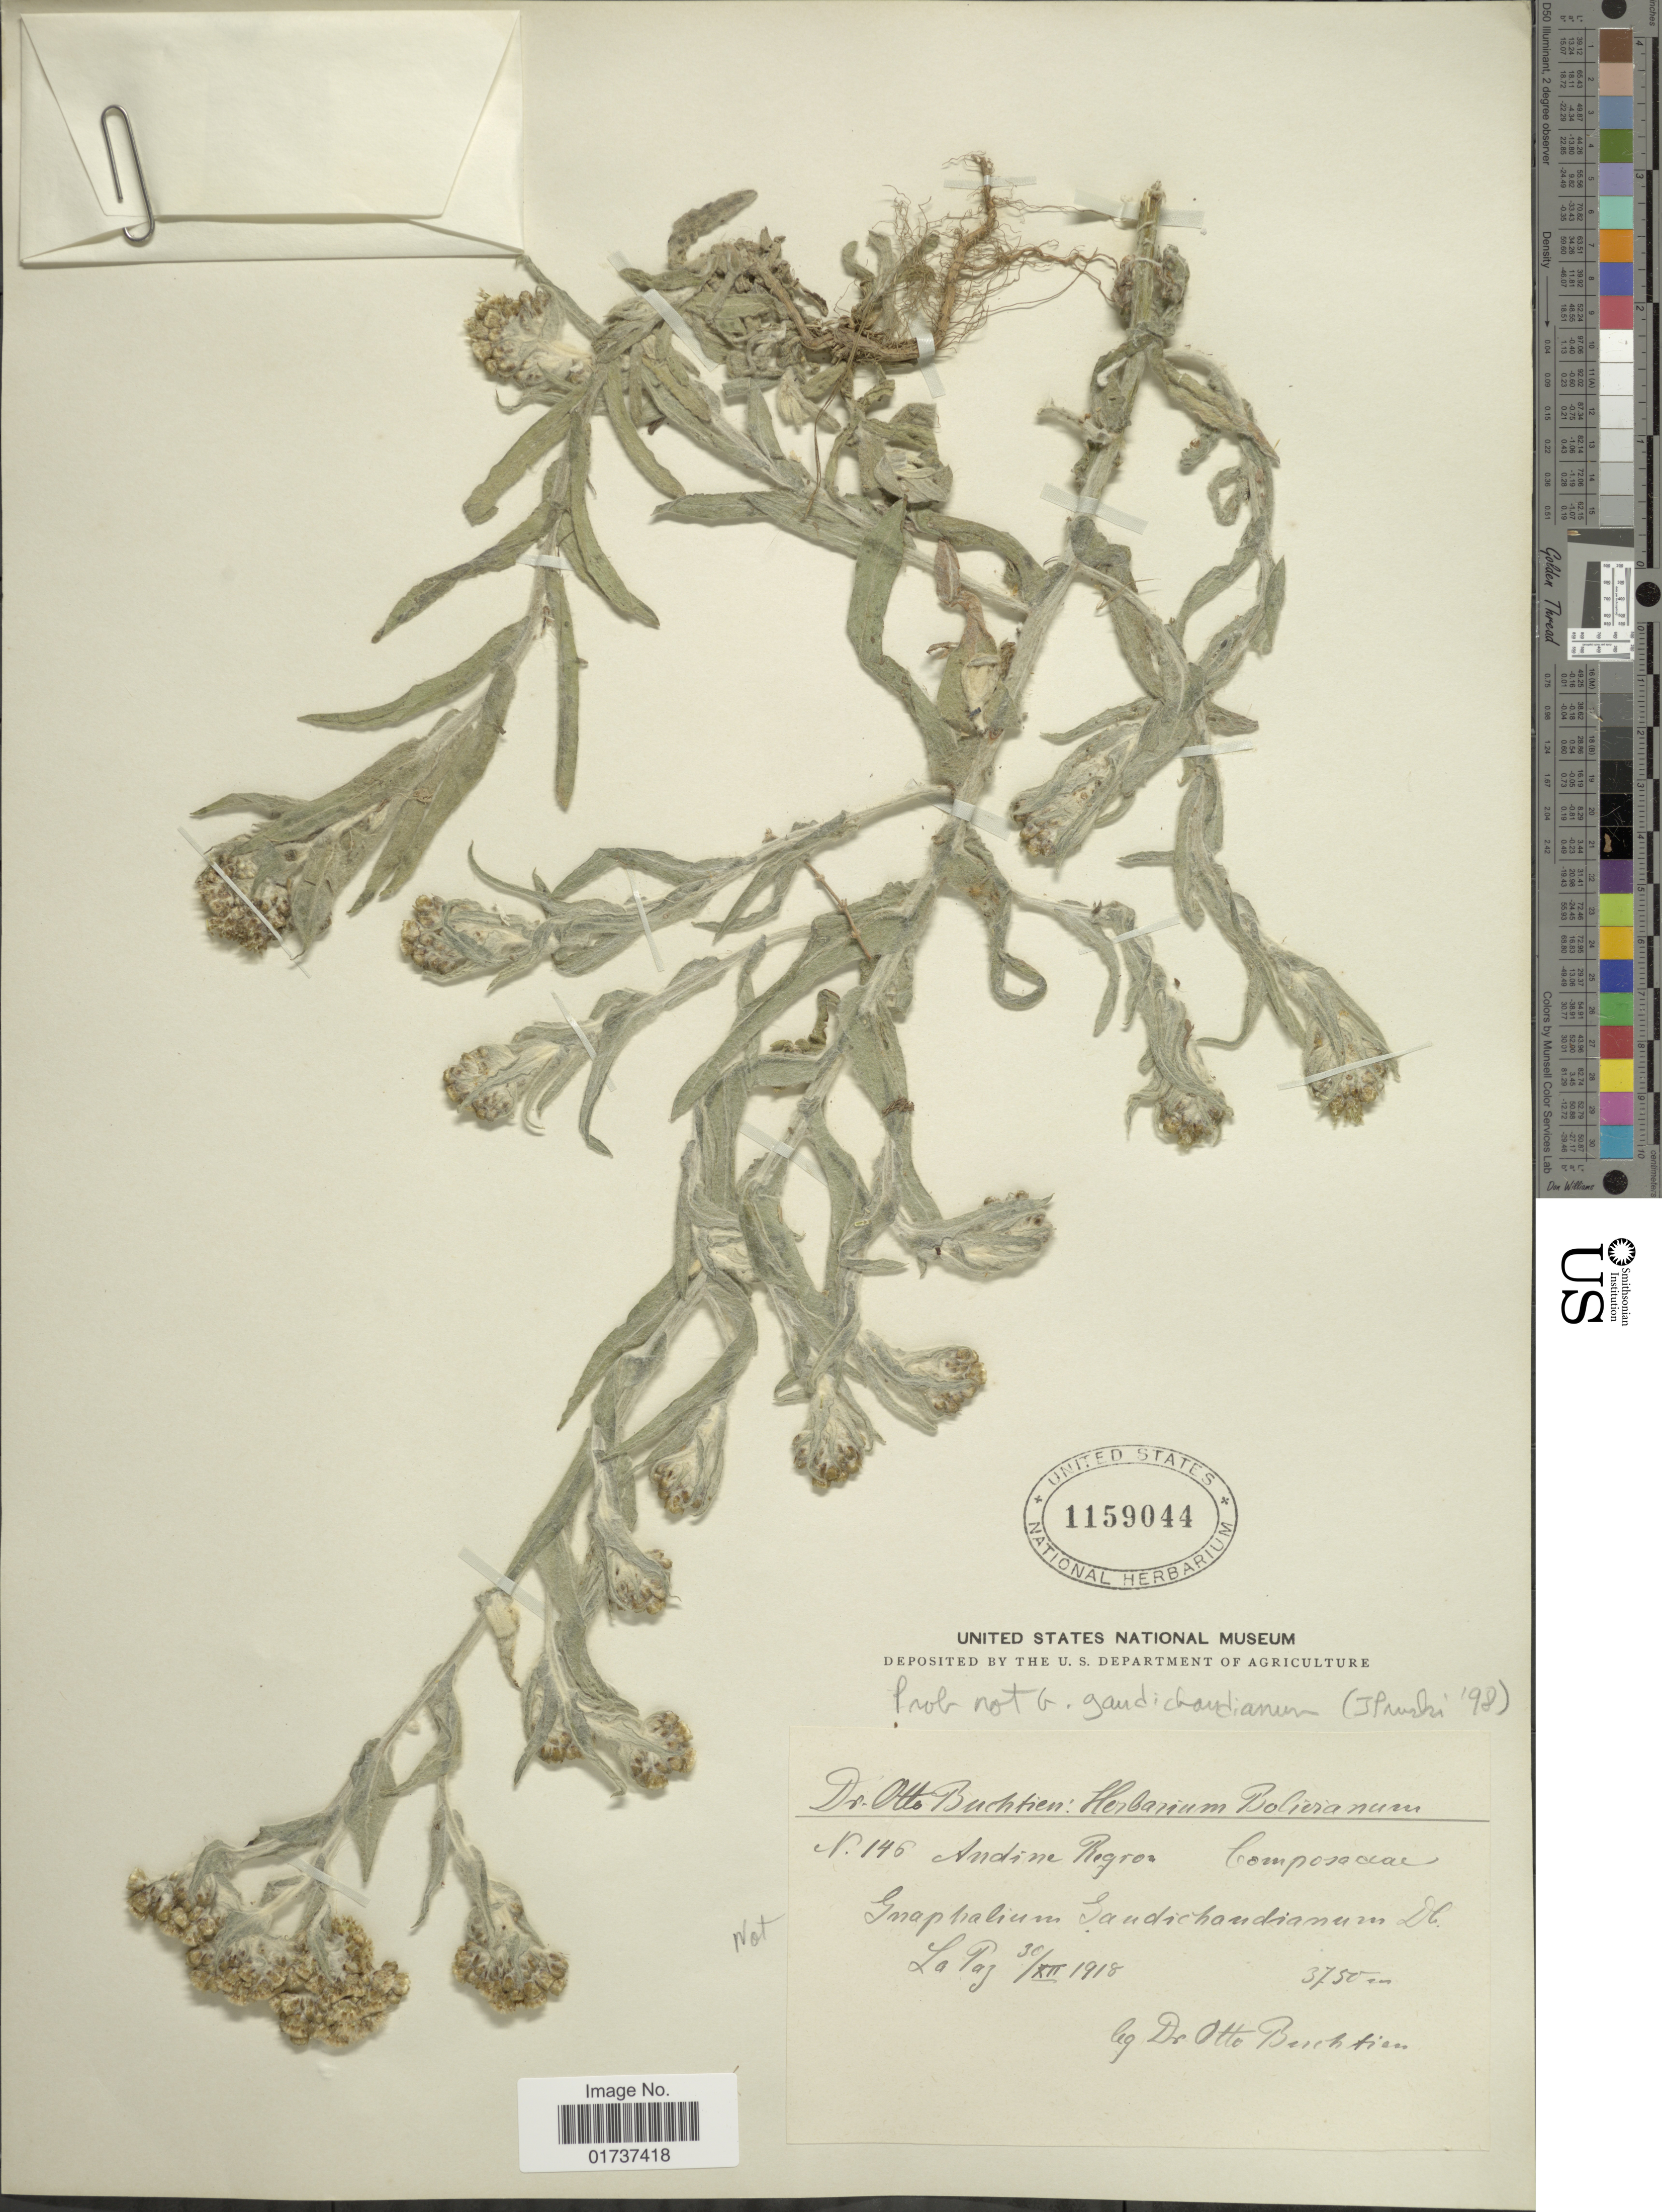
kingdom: Plantae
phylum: Tracheophyta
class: Magnoliopsida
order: Asterales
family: Asteraceae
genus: Gnaphalium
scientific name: Gnaphalium sp.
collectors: O. Buchtien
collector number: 146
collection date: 1918-12-30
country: Bolivia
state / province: La Paz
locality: Guaphalium Sandichandianum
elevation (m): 3750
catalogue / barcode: US 1159044